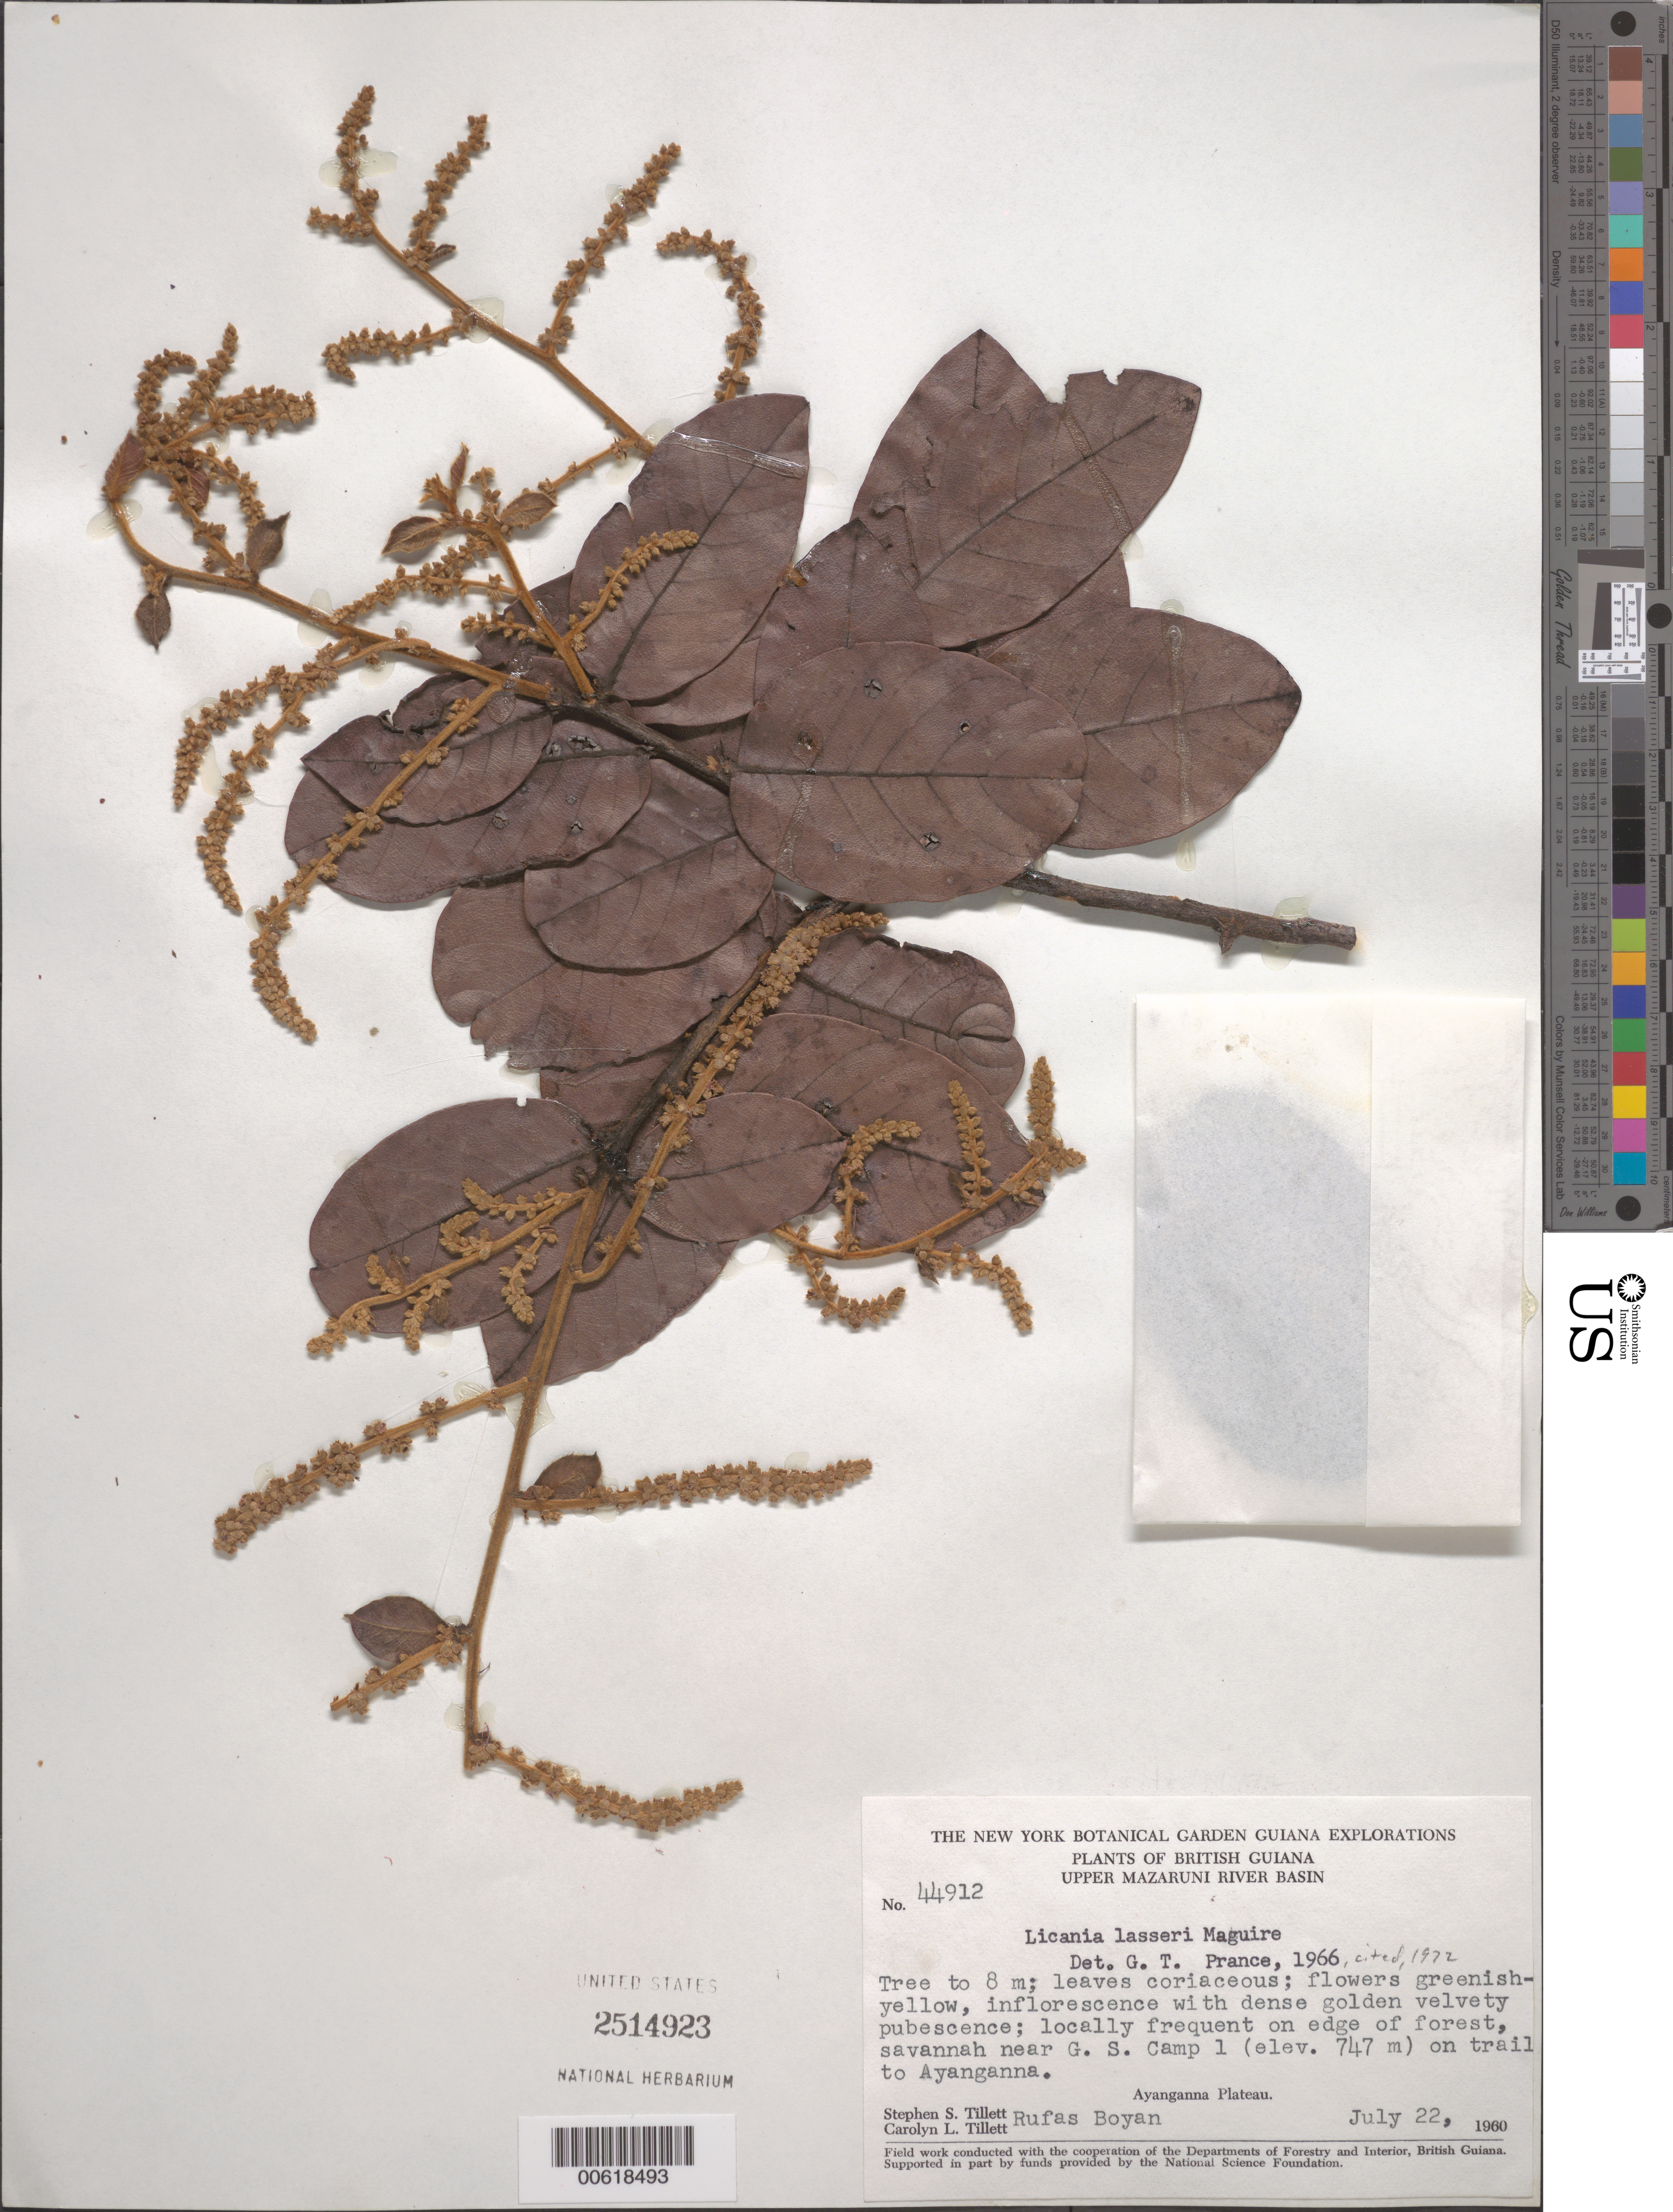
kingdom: Plantae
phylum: Tracheophyta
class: Magnoliopsida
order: Malpighiales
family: Chrysobalanaceae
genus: Hymenopus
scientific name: Hymenopus lasseri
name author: (Maguire) Sothers & Prance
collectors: S. S. Tillett, C. L. Tillett & R. Boyan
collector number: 44912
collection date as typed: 22-Jul-60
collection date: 1960-07-22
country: Guyana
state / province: Cuyuni-Mazaruni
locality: Ayanganna Plateau; near G.S. Camp 1 on trail to Ayanganna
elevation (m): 747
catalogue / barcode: US 2514923